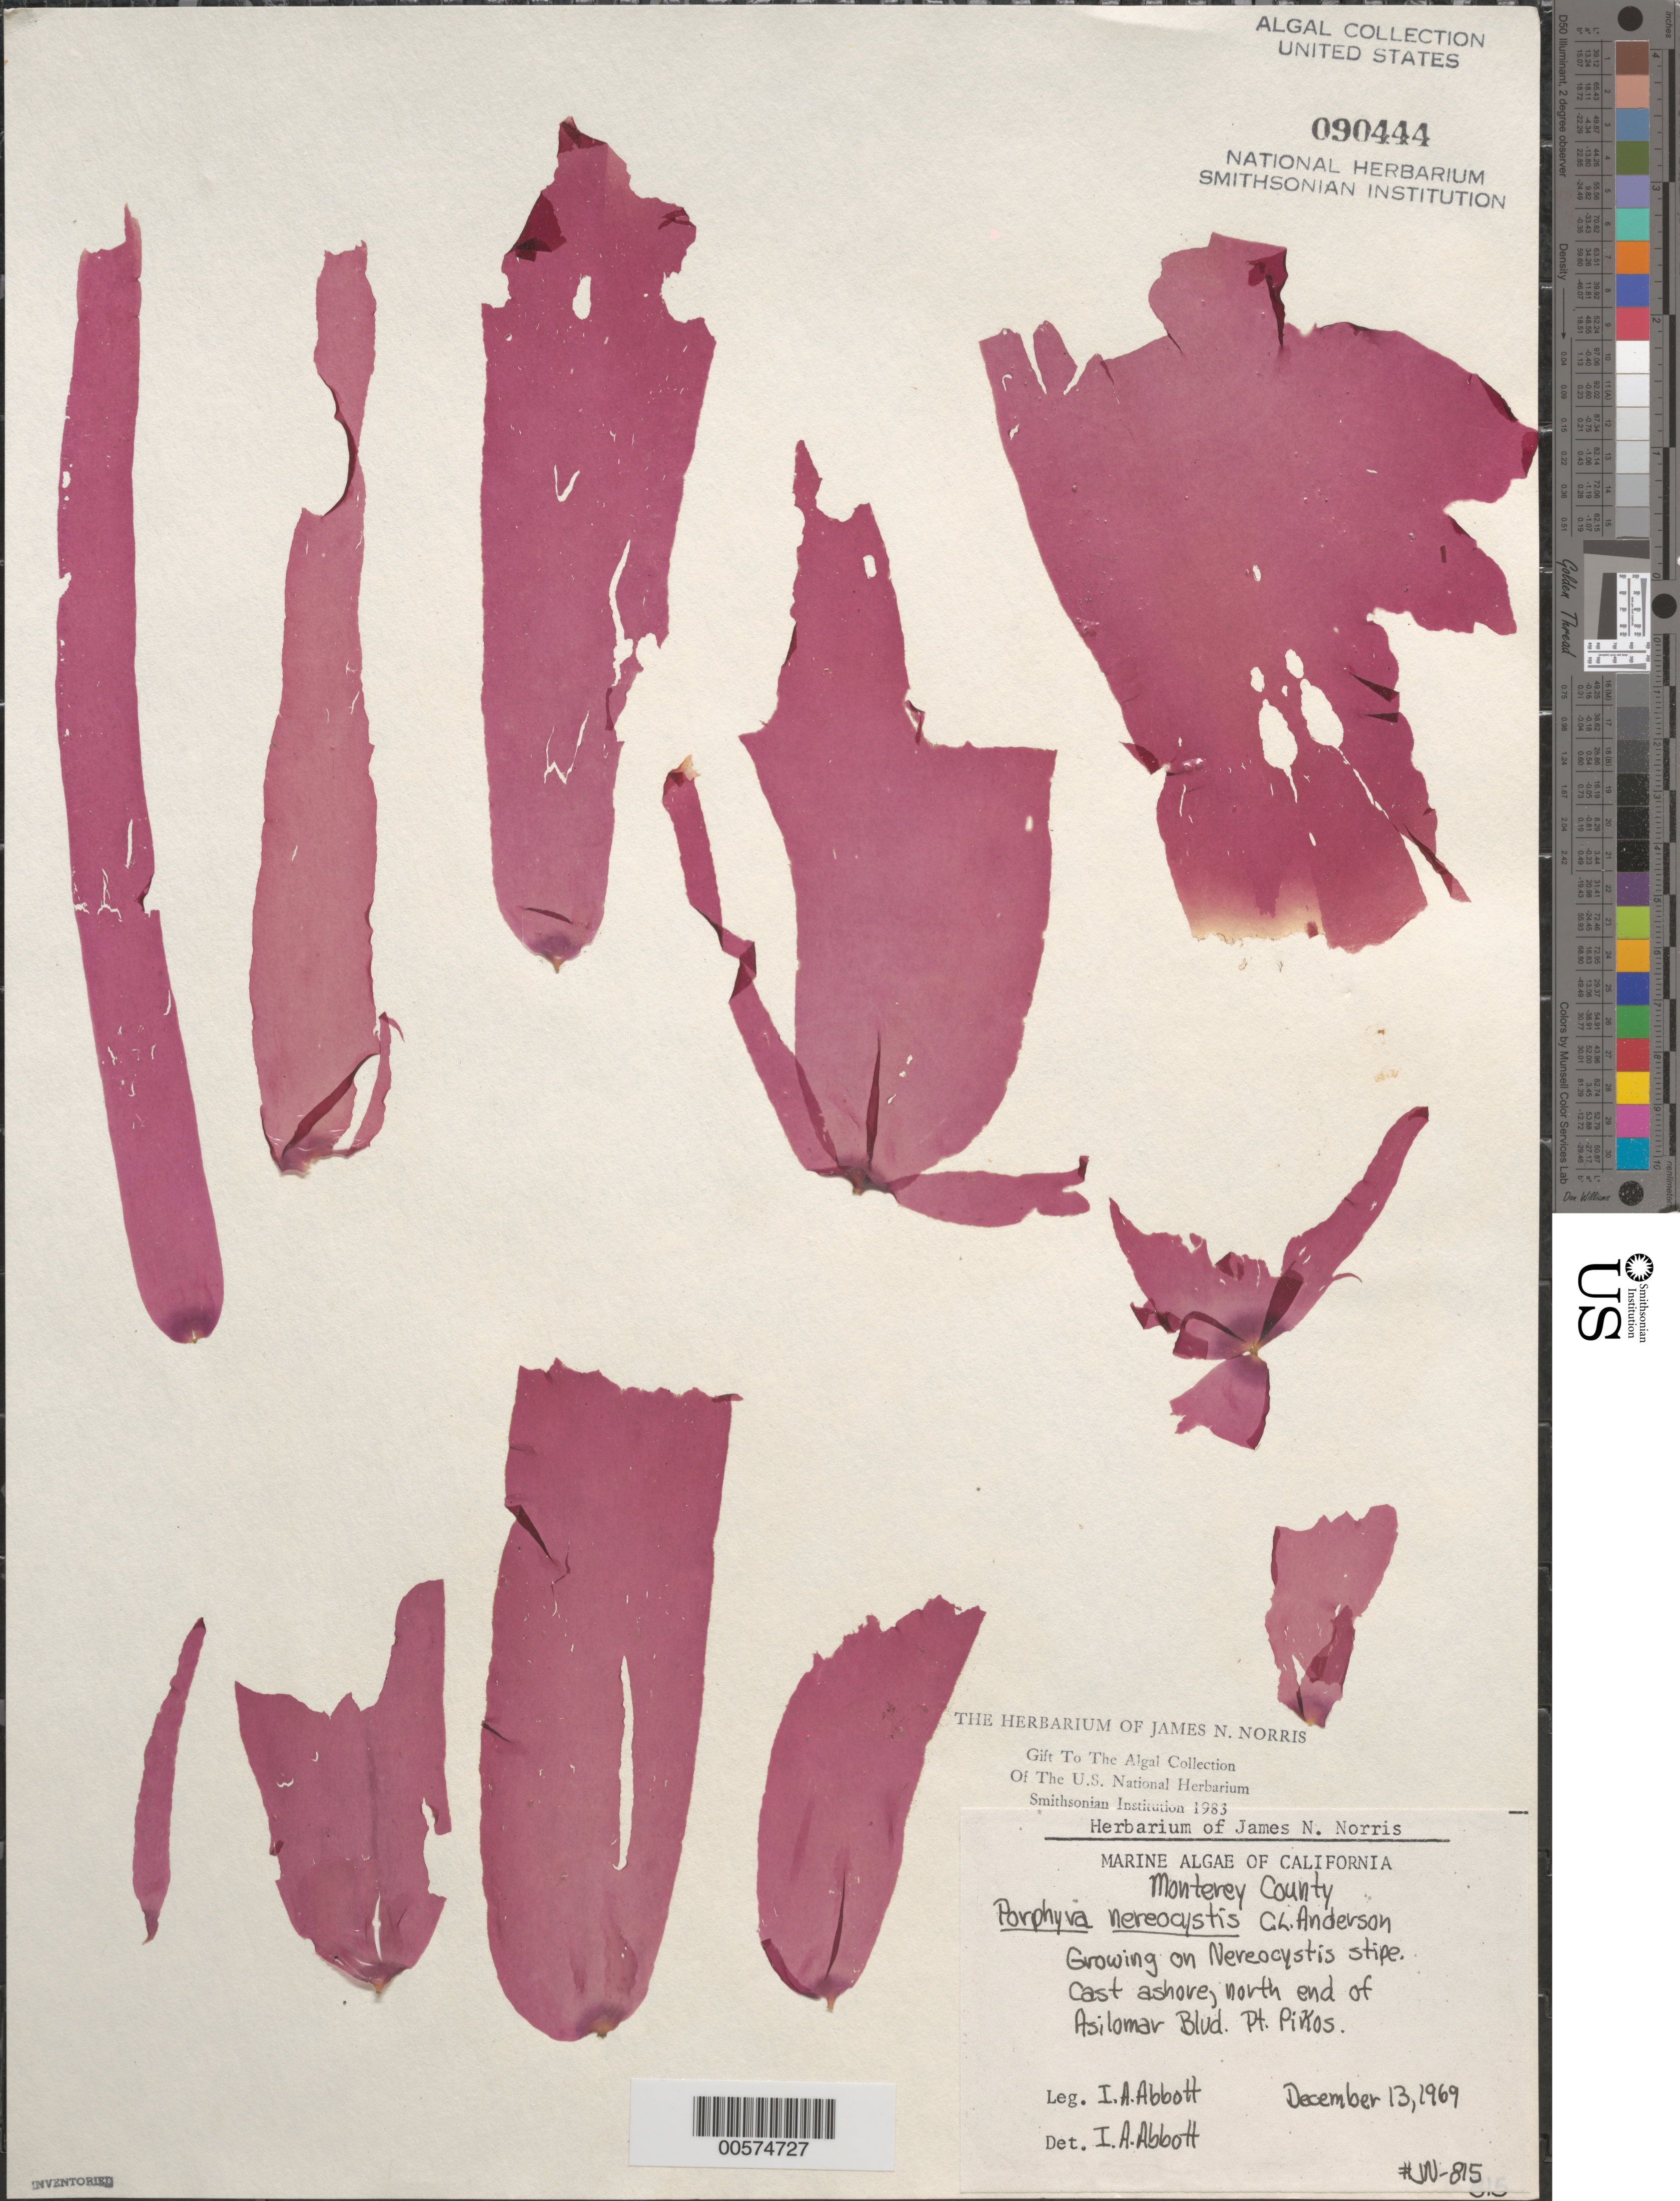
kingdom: Plantae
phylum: Rhodophyta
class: Bangiophyceae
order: Bangiales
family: Bangiaceae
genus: Pyropia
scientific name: Pyropia nereocystis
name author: (C.L. Anderson) S.C. Lindstrom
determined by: Algae name updating Project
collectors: I. A. Abbott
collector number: JN-815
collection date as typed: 13 Dec 1969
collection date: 1969-12-13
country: United States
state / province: California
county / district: Monterey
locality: Point Pinos, north end of Asilomar Boulevard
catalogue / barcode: US 90444